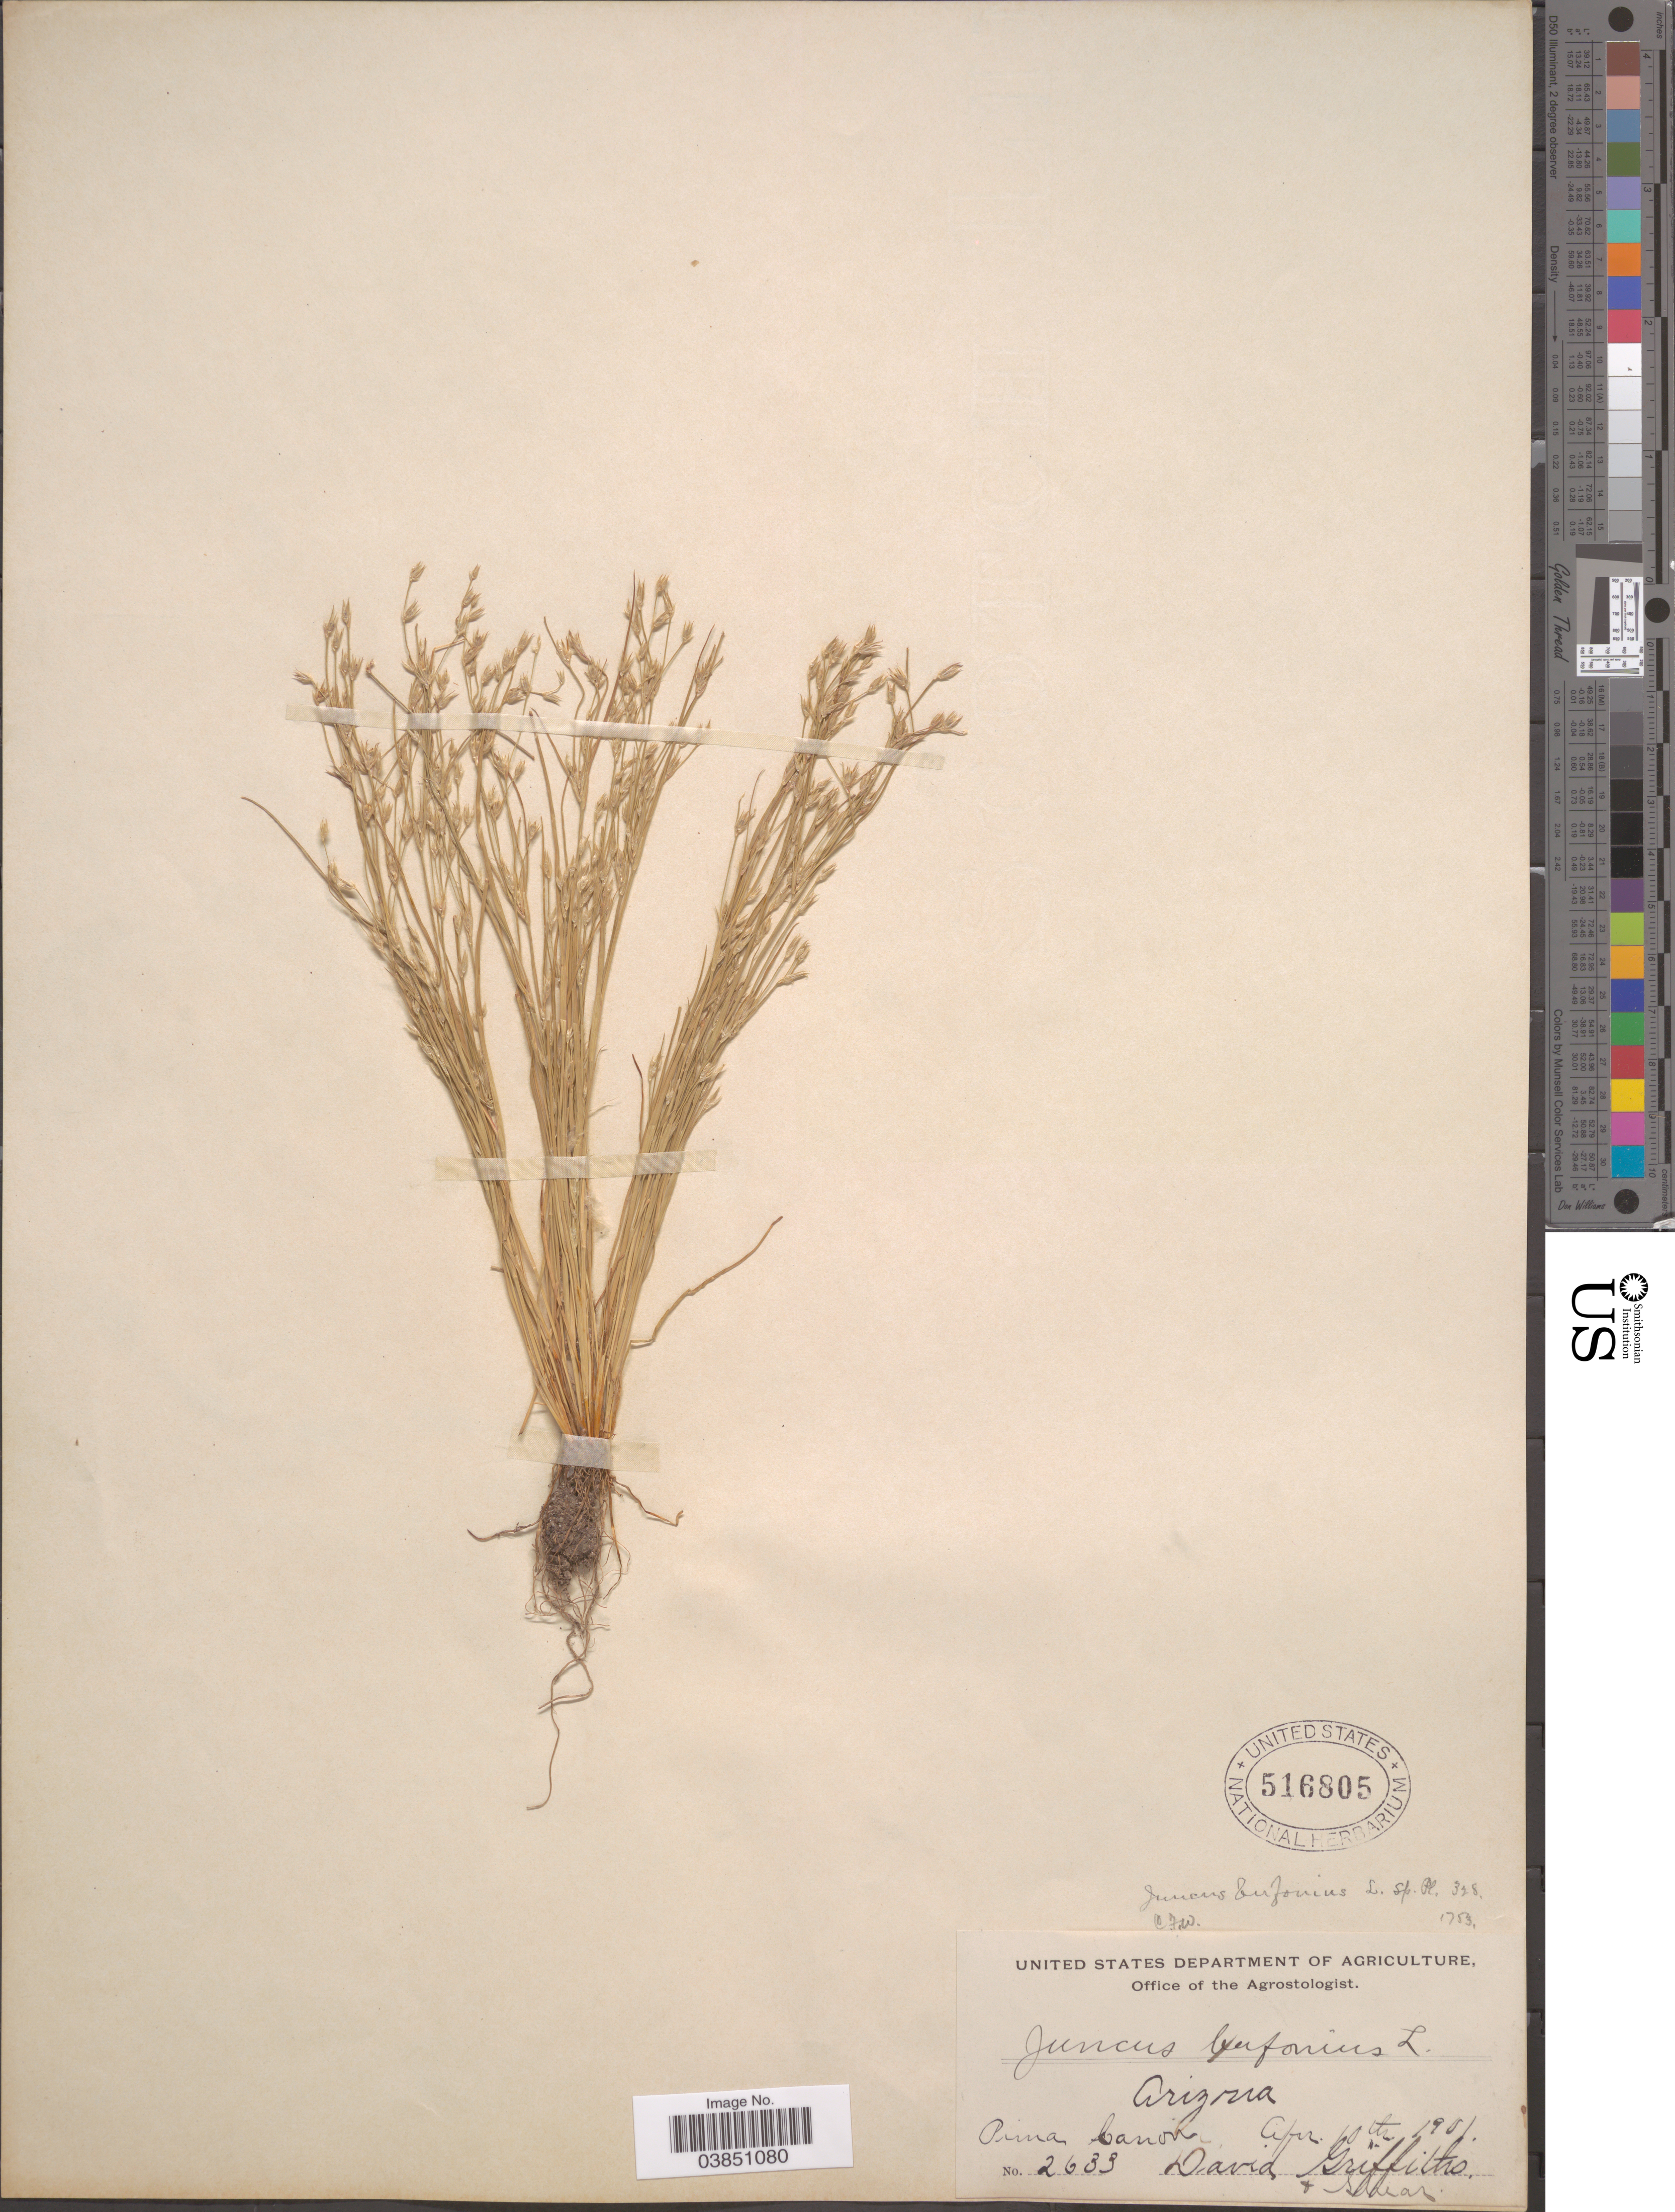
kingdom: Plantae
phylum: Tracheophyta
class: Liliopsida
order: Poales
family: Juncaceae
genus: Juncus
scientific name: Juncus bufonius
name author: L.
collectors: D. Griffiths & -- Shear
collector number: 2633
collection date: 1901-04-10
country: United States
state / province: Arizona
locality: Pima Canon.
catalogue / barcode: US 516805